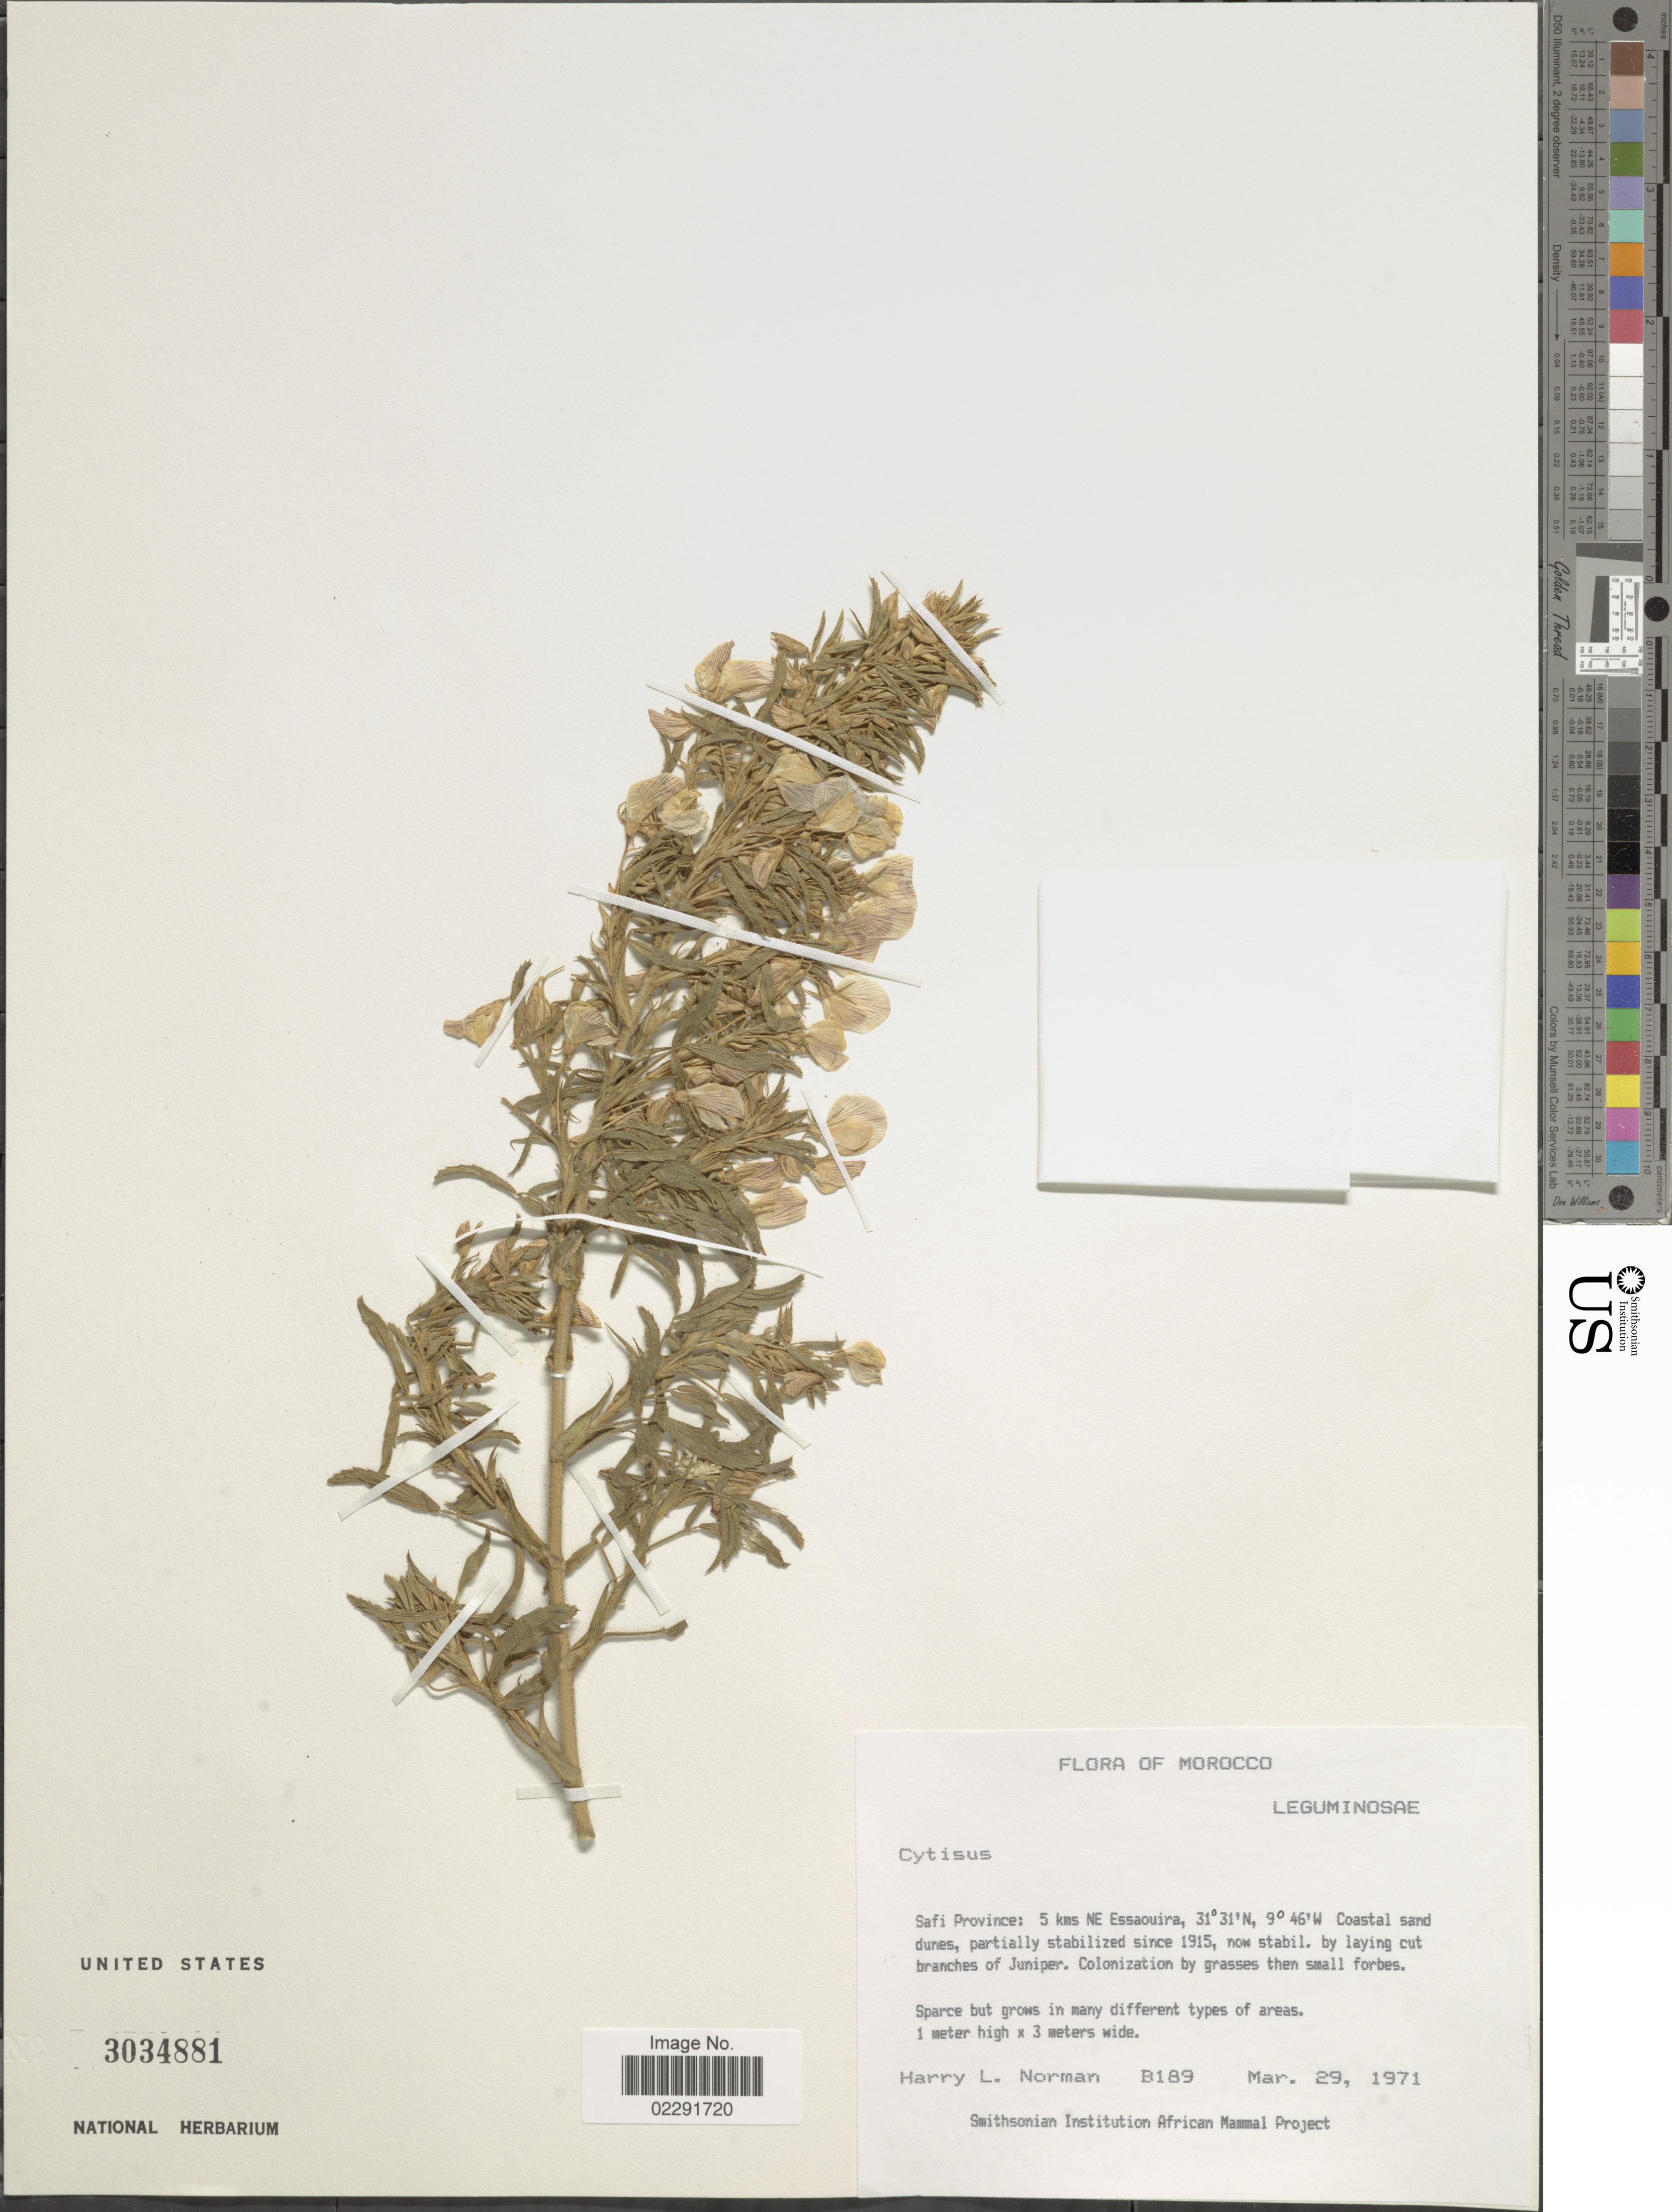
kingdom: Plantae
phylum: Tracheophyta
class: Magnoliopsida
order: Fabales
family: Fabaceae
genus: Cytisus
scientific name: Cytisus sp.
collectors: Norman, H.L.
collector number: B189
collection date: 1971-03-29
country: Morocco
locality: Safi Province: 5 kms NE Essaouira, coastal sand dunes.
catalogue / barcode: US 3034881